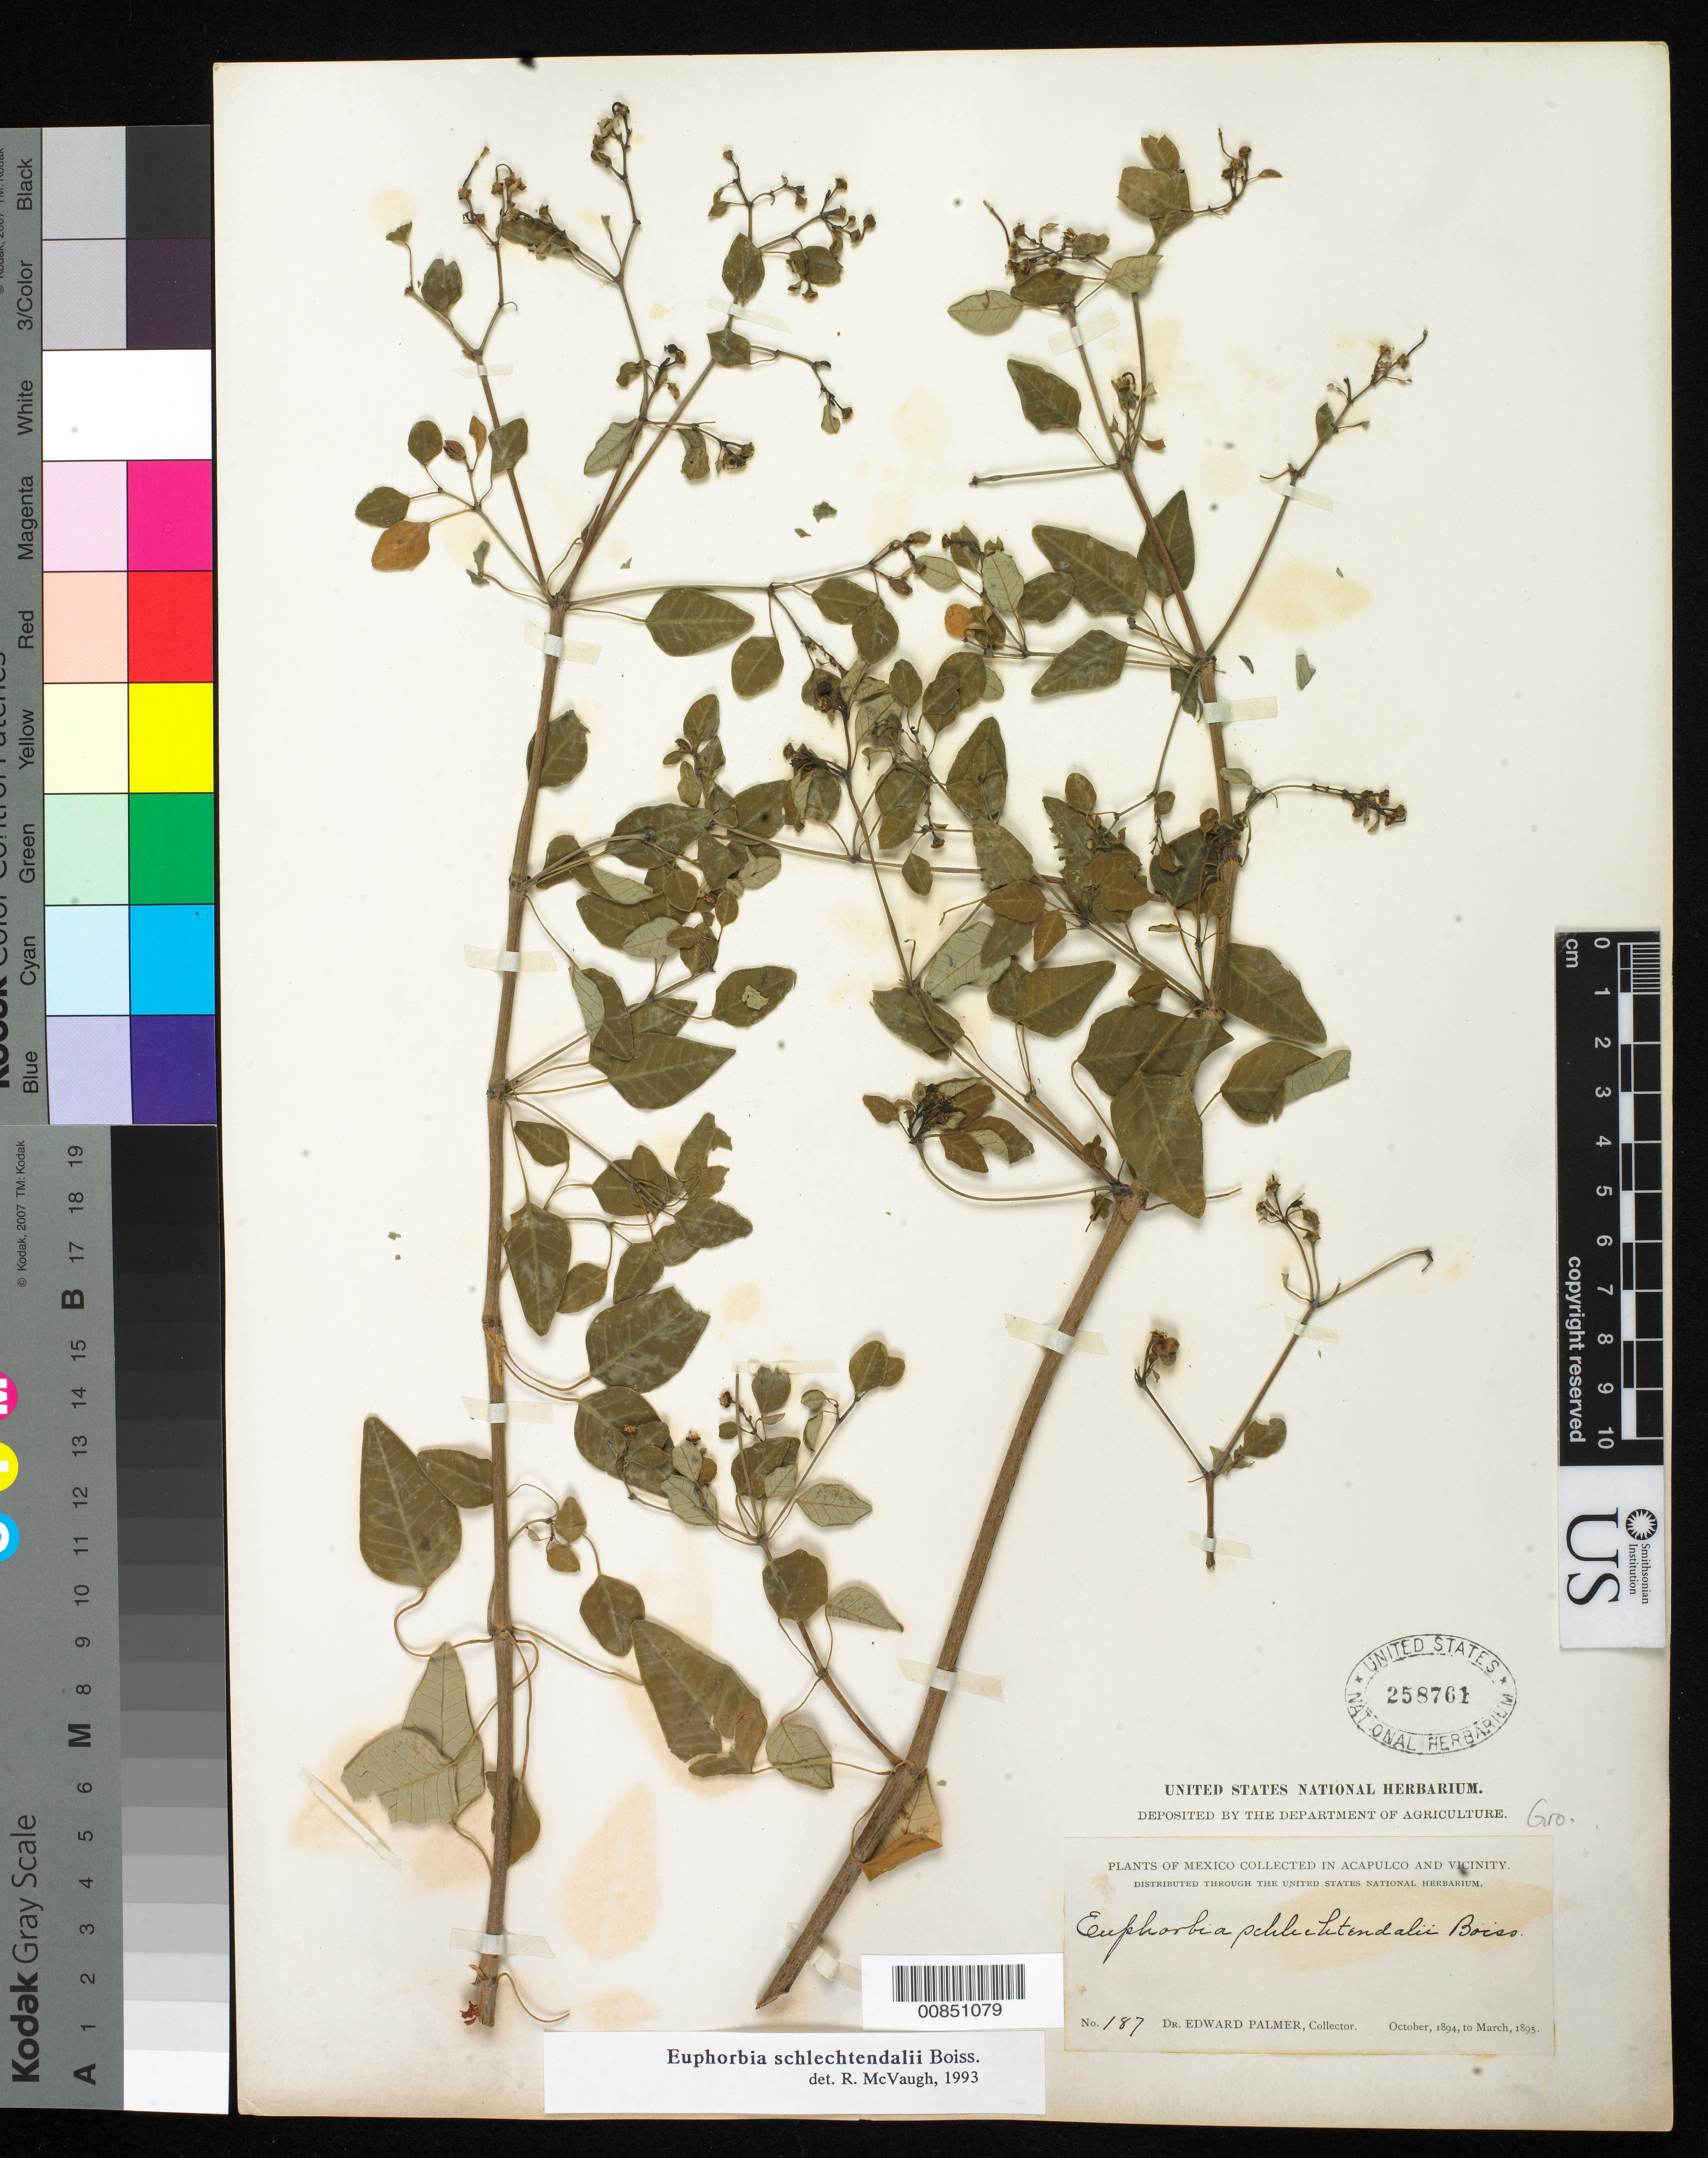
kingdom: Plantae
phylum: Tracheophyta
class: Magnoliopsida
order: Malpighiales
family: Euphorbiaceae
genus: Euphorbia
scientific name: Euphorbia schlechtendalii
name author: Boiss.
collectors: E. Palmer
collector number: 187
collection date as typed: Oct 1894 to -- Mar 1895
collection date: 1894-10/1895-03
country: Mexico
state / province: Guerrero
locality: Acapulco, Guerrero and vicinity.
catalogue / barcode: US 258761